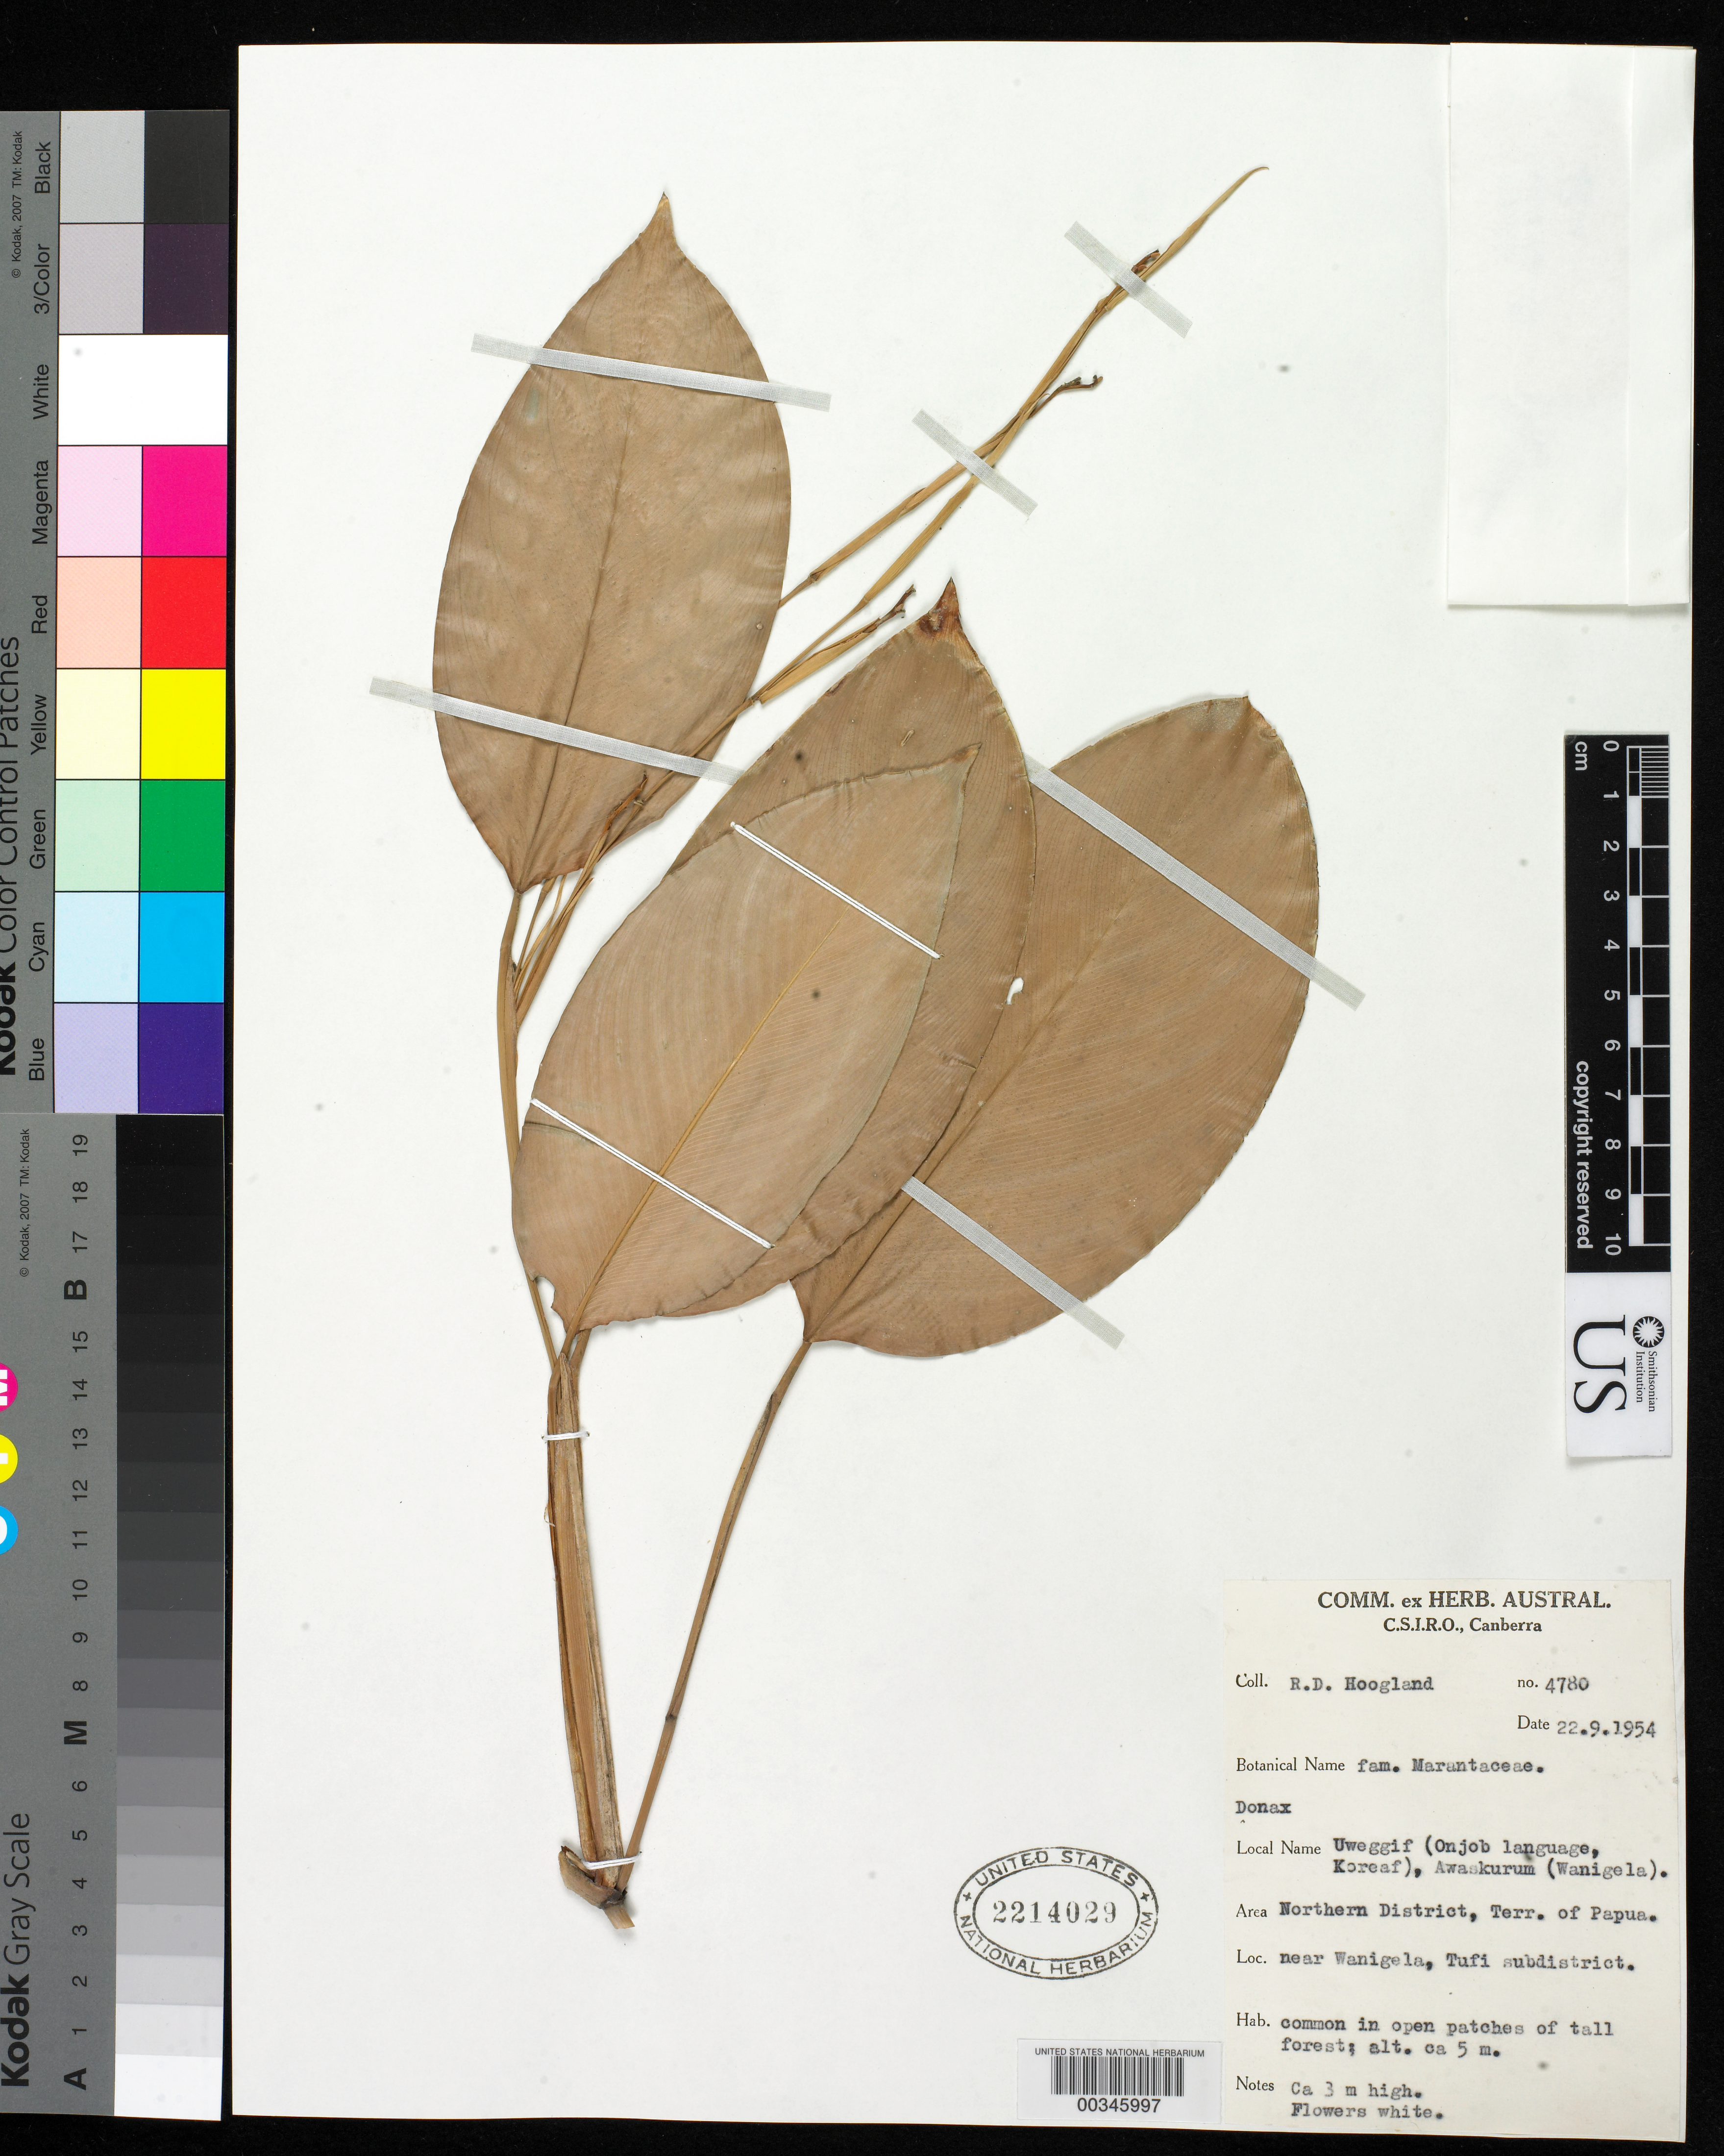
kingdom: Plantae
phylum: Tracheophyta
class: Liliopsida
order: Zingiberales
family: Marantaceae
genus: Donax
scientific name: Donax sp.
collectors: R. D. Hoogland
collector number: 4780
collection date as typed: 22 Sep 1954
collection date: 1954-09-22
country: Papua New Guinea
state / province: Northern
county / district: Tufi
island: New Guinea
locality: Terr. of Papua, Northern District, Tufi Subdistrict, near Wanigela.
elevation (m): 5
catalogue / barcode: US 2214029